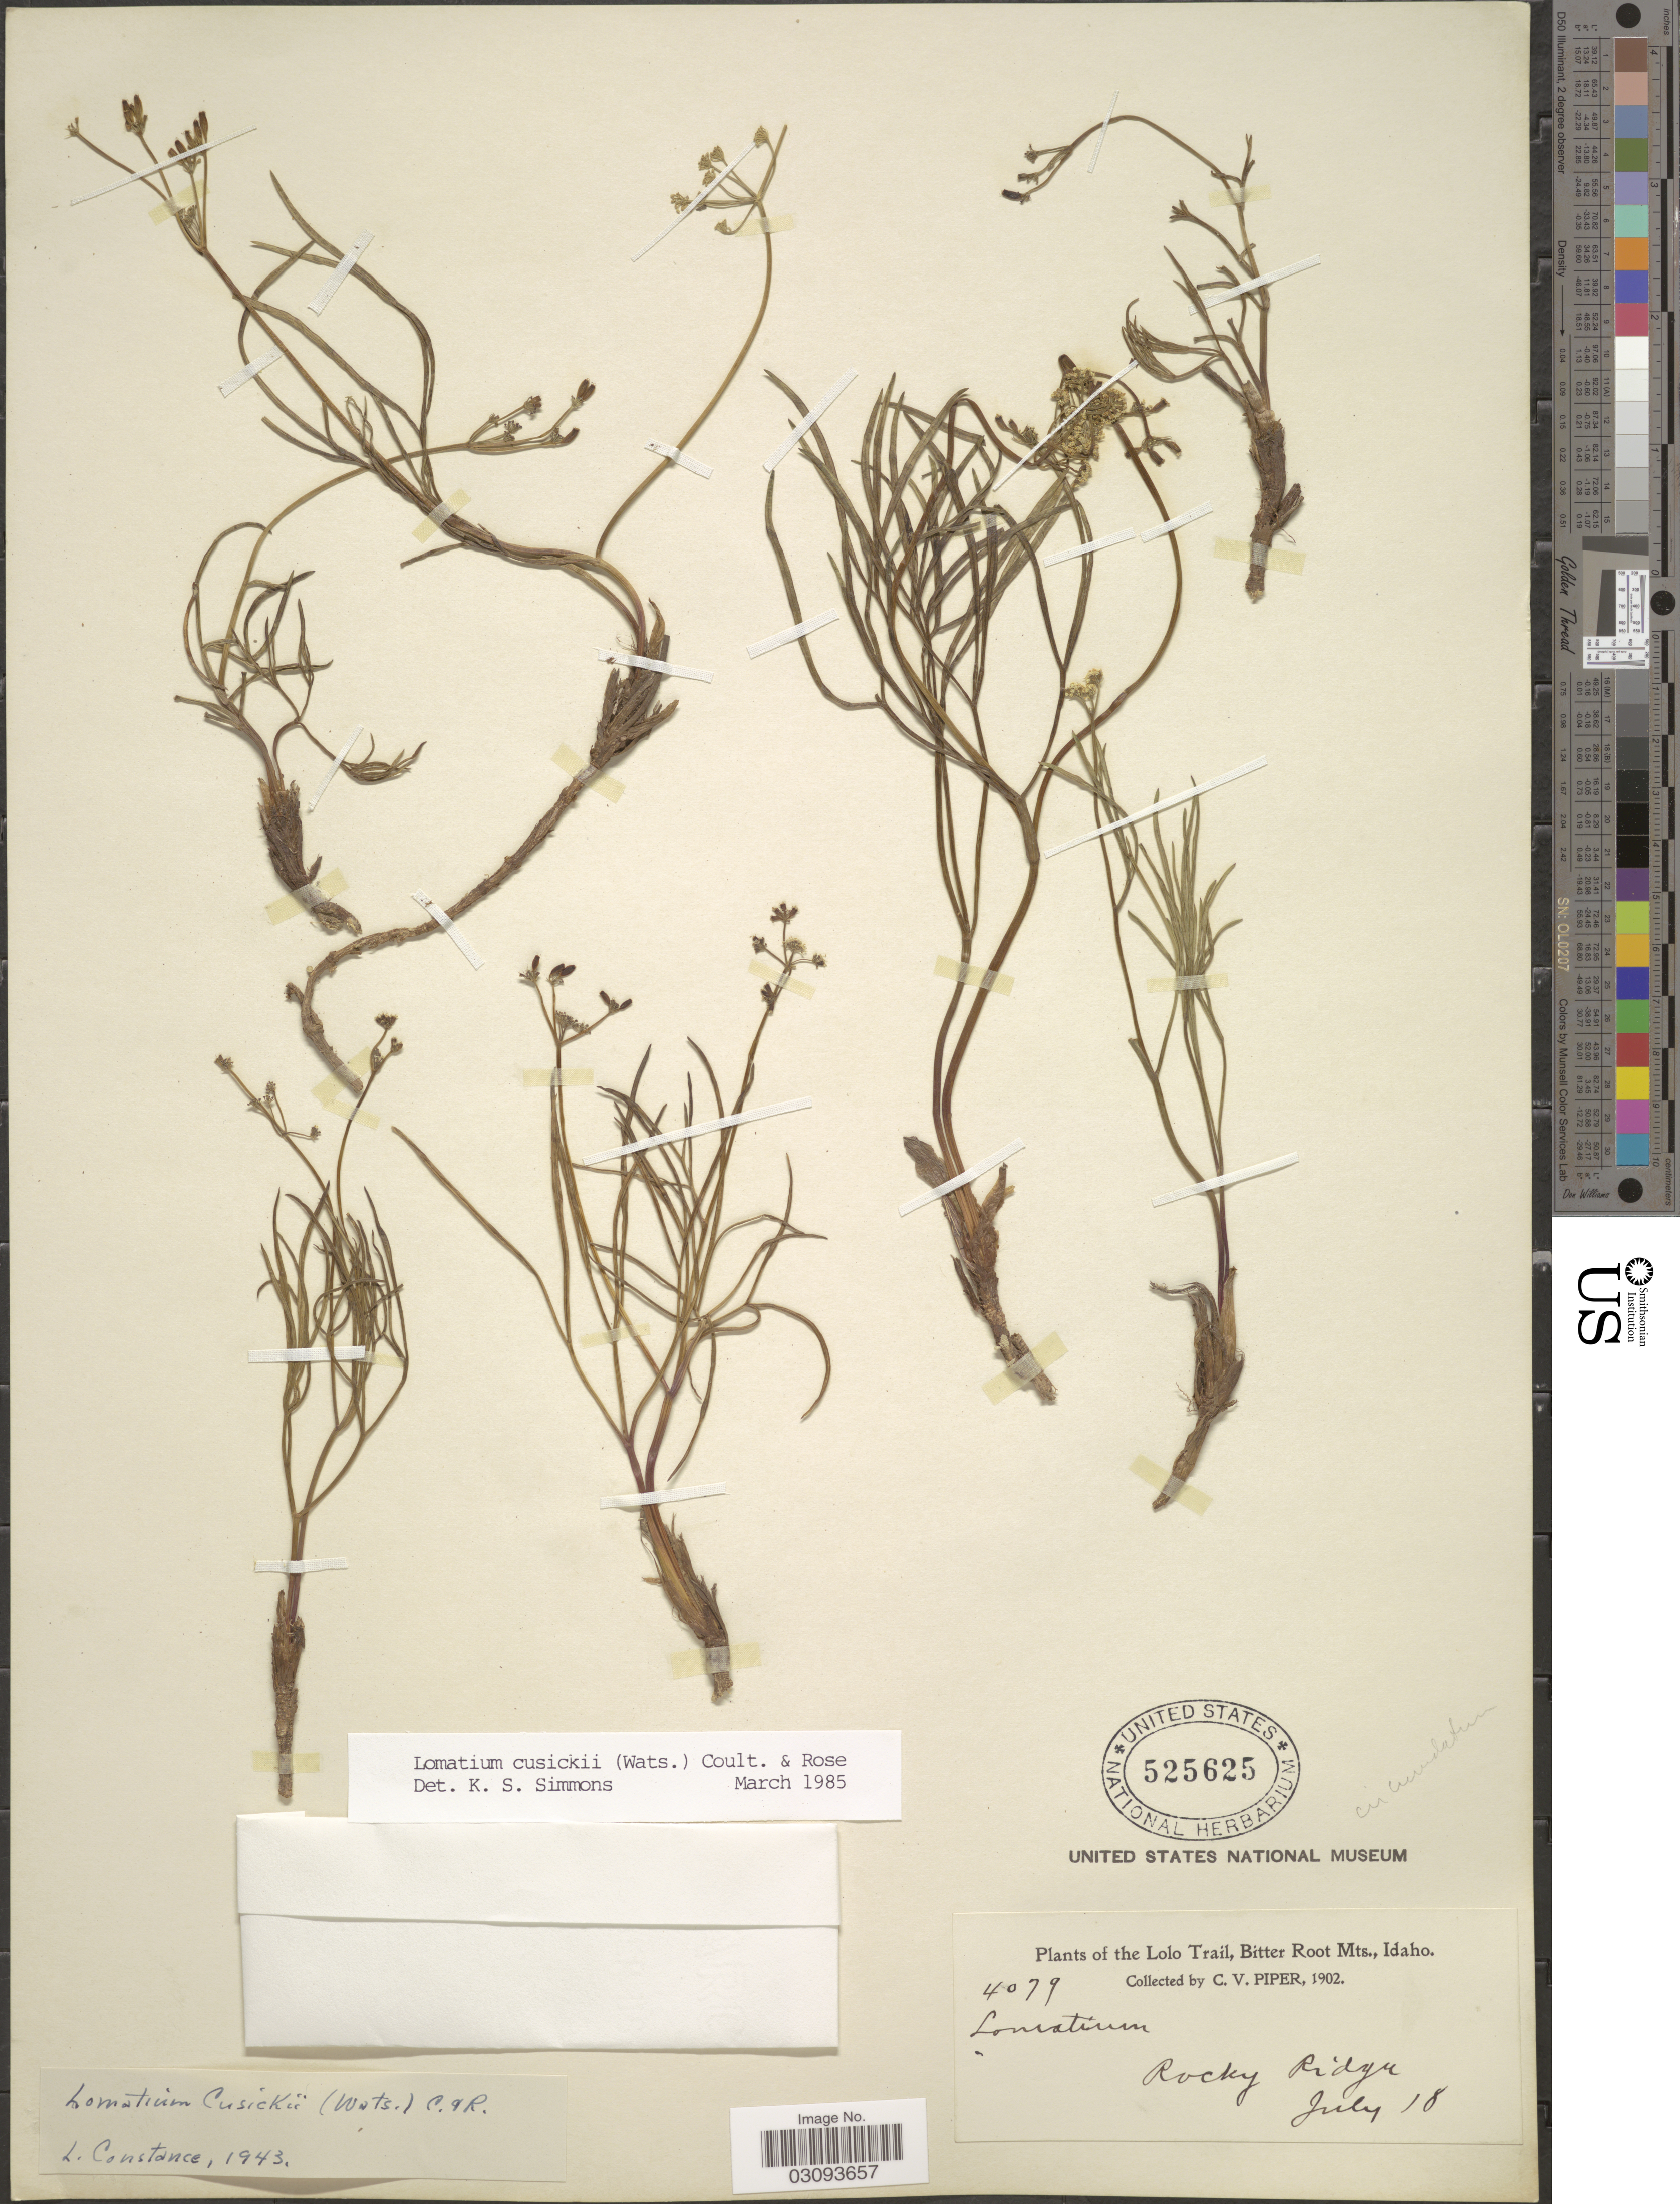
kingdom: Plantae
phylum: Tracheophyta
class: Magnoliopsida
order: Apiales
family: Apiaceae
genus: Lomatium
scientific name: Lomatium cusickii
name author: (S. Watson) J.M. Coult. & Rose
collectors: C. V. Piper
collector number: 4079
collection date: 1902-07-18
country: United States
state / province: Idaho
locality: Lolo Trail, Bitter Root Mts. Rocky Ridge.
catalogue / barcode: US 525625